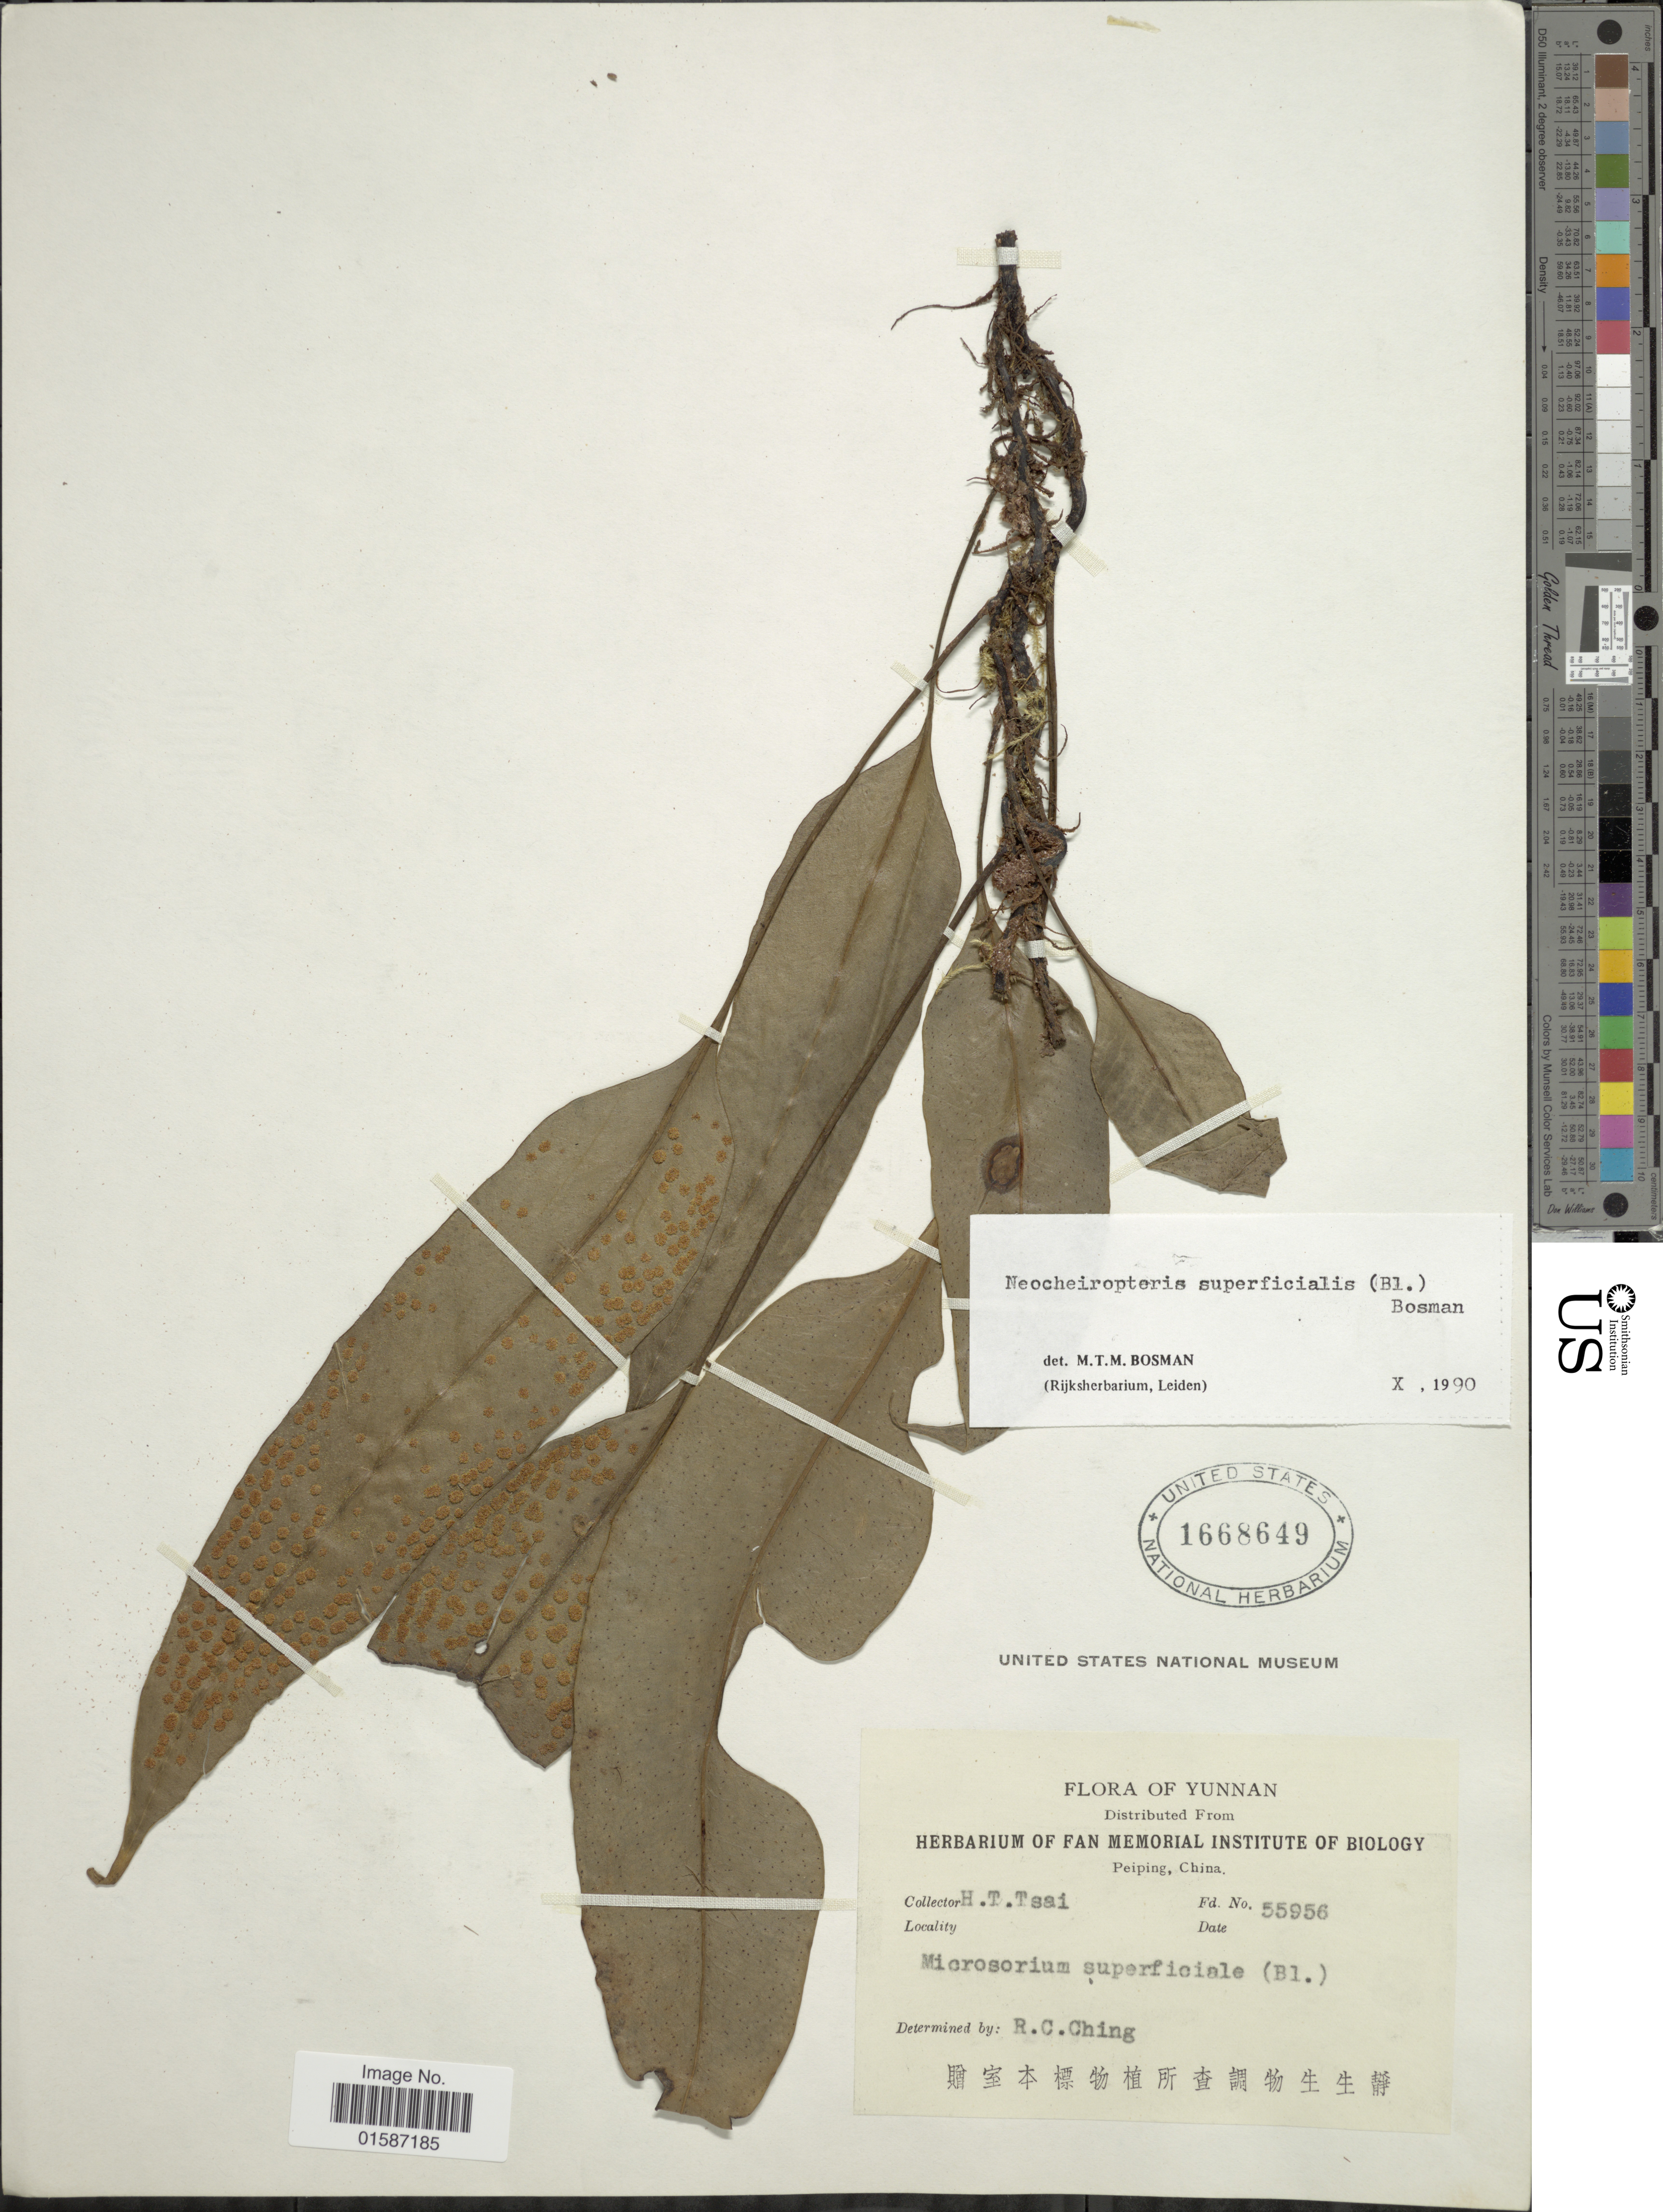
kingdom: Plantae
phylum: Tracheophyta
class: Polypodiopsida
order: Polypodiales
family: Polypodiaceae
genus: Lepidomicrosorium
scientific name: Lepidomicrosorium superficiale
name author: (Blume) Li S. Wang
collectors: H. Tsai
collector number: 55956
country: China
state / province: Yunnan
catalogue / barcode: US 1668649